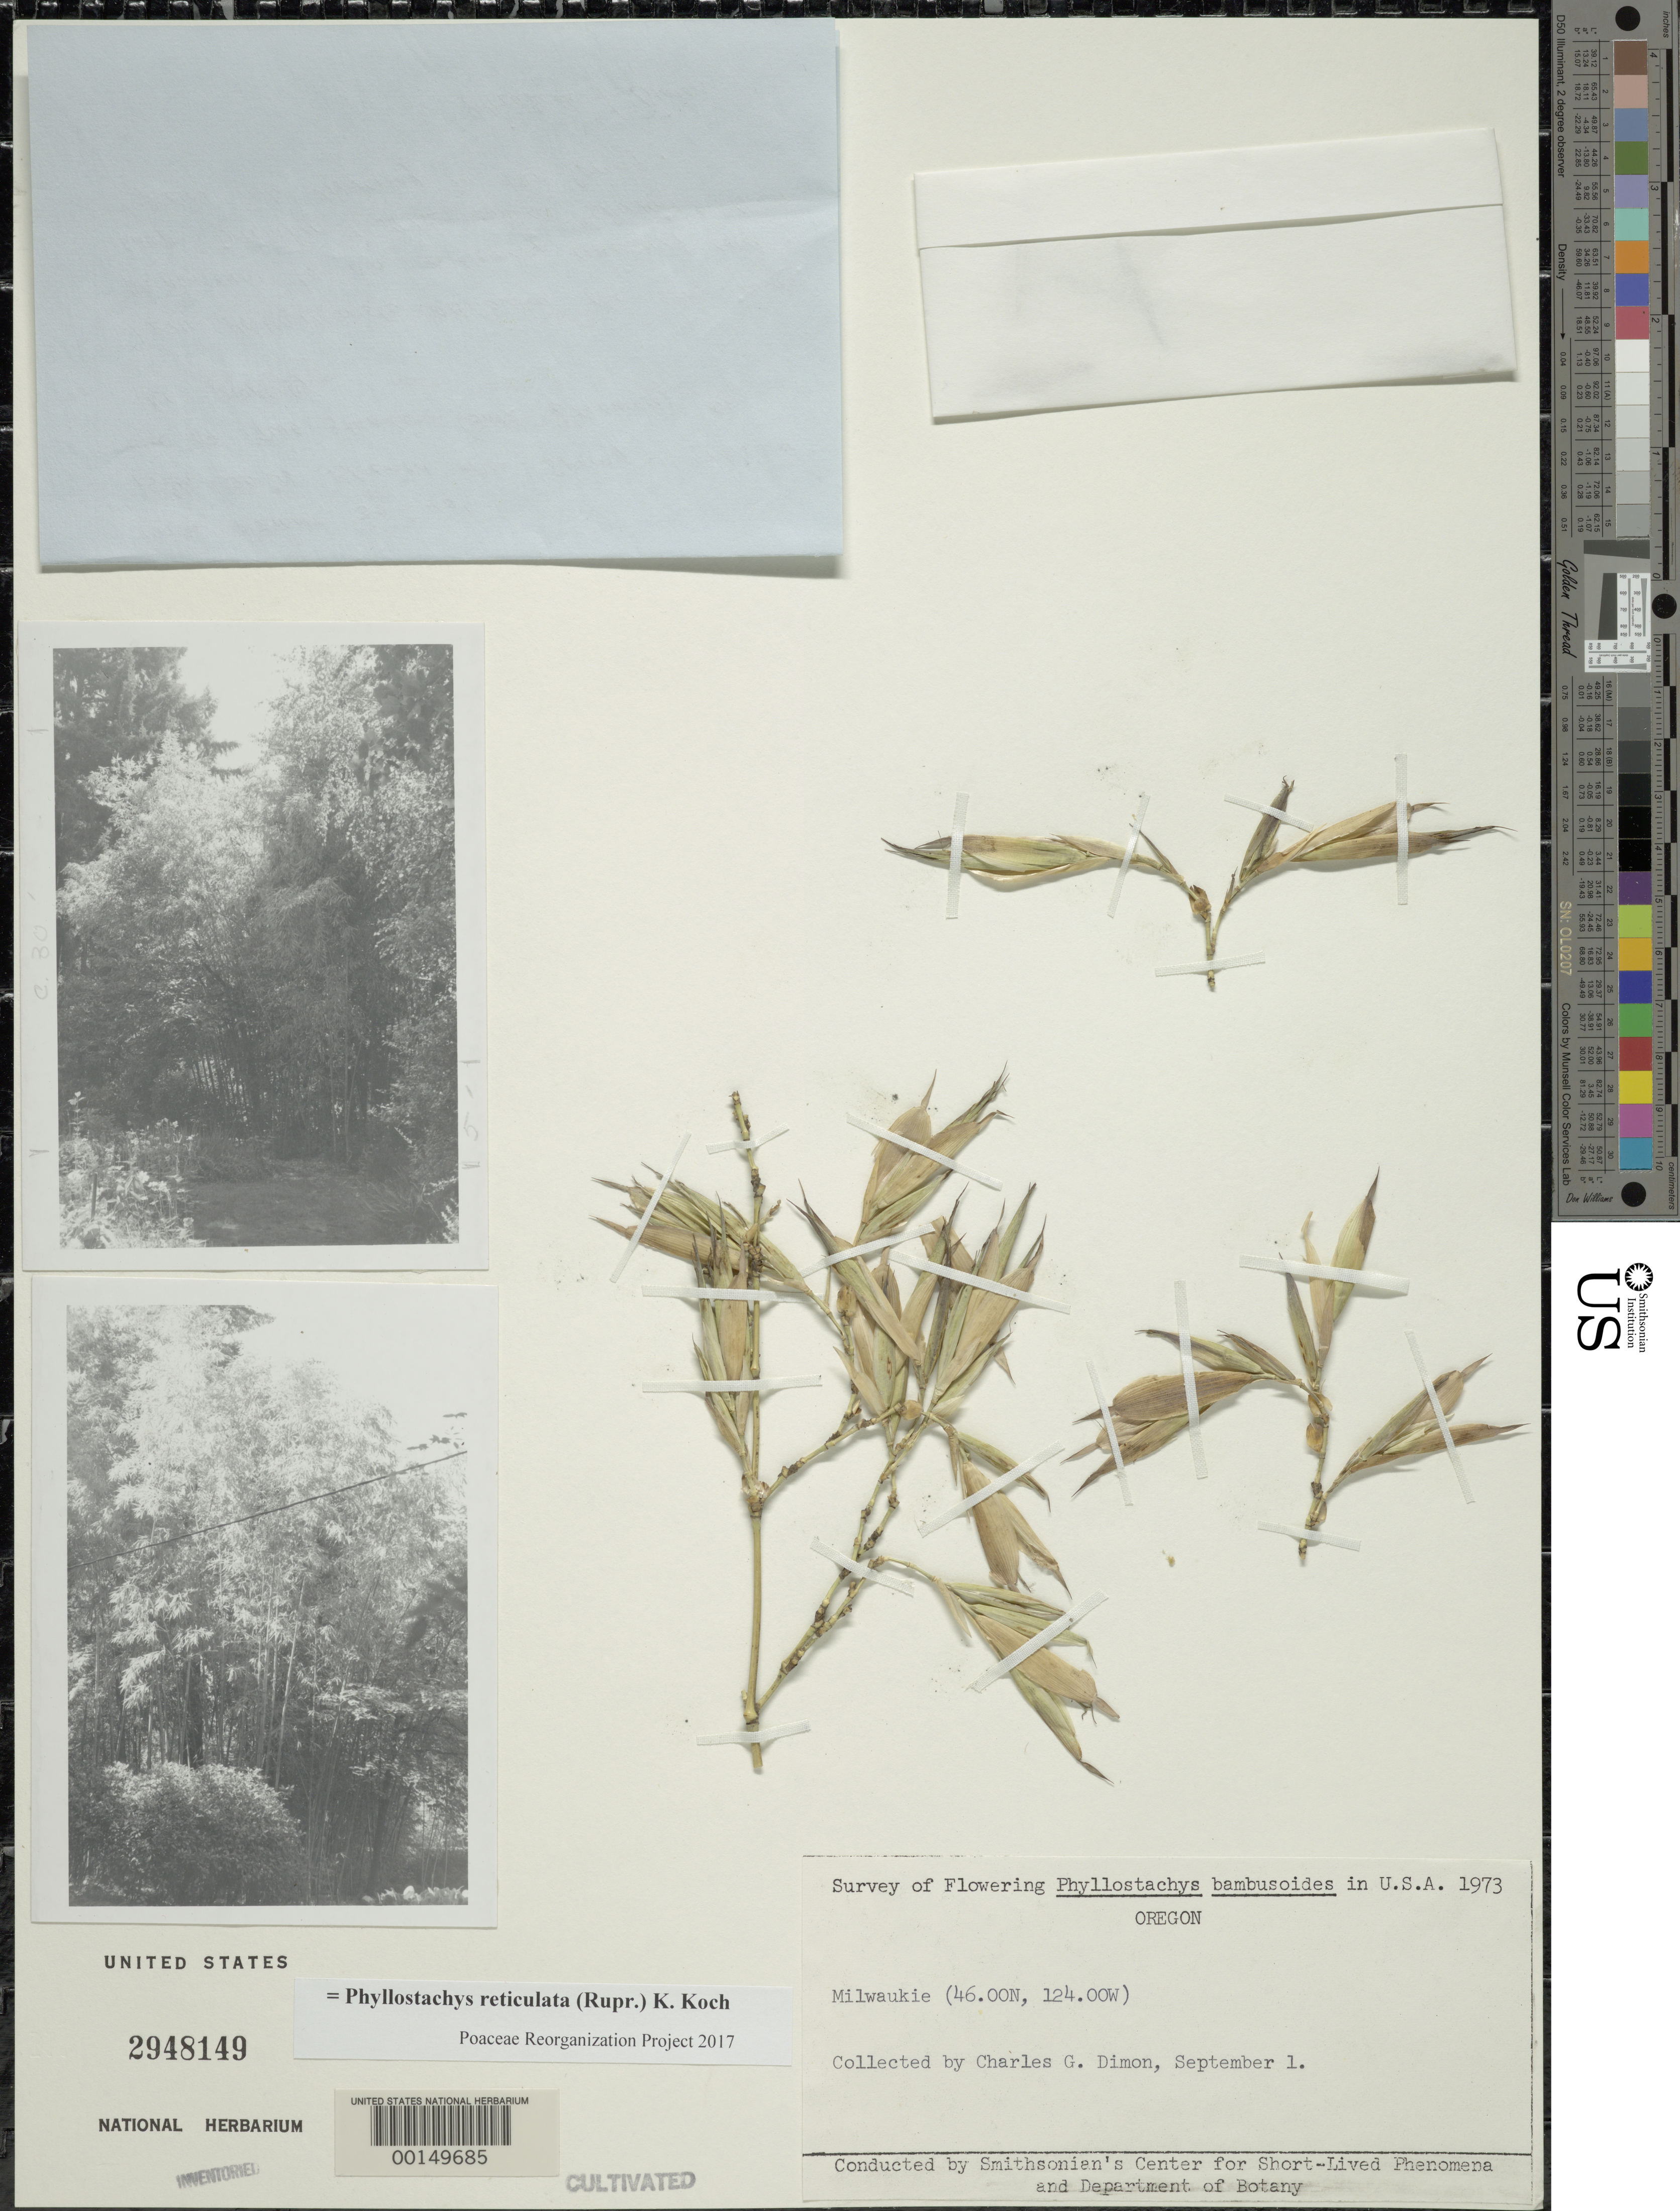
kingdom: Plantae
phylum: Tracheophyta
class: Liliopsida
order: Poales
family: Poaceae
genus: Phyllostachys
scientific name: Phyllostachys reticulata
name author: (Rupr.) K. Koch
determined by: Poaceae Reorganization Project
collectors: C. Dimon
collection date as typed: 01 Sep 1973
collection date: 1973-09-01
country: United States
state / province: Oregon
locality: Milwaukie, lat. 46.00n: long. 124.00w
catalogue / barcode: US 2948149